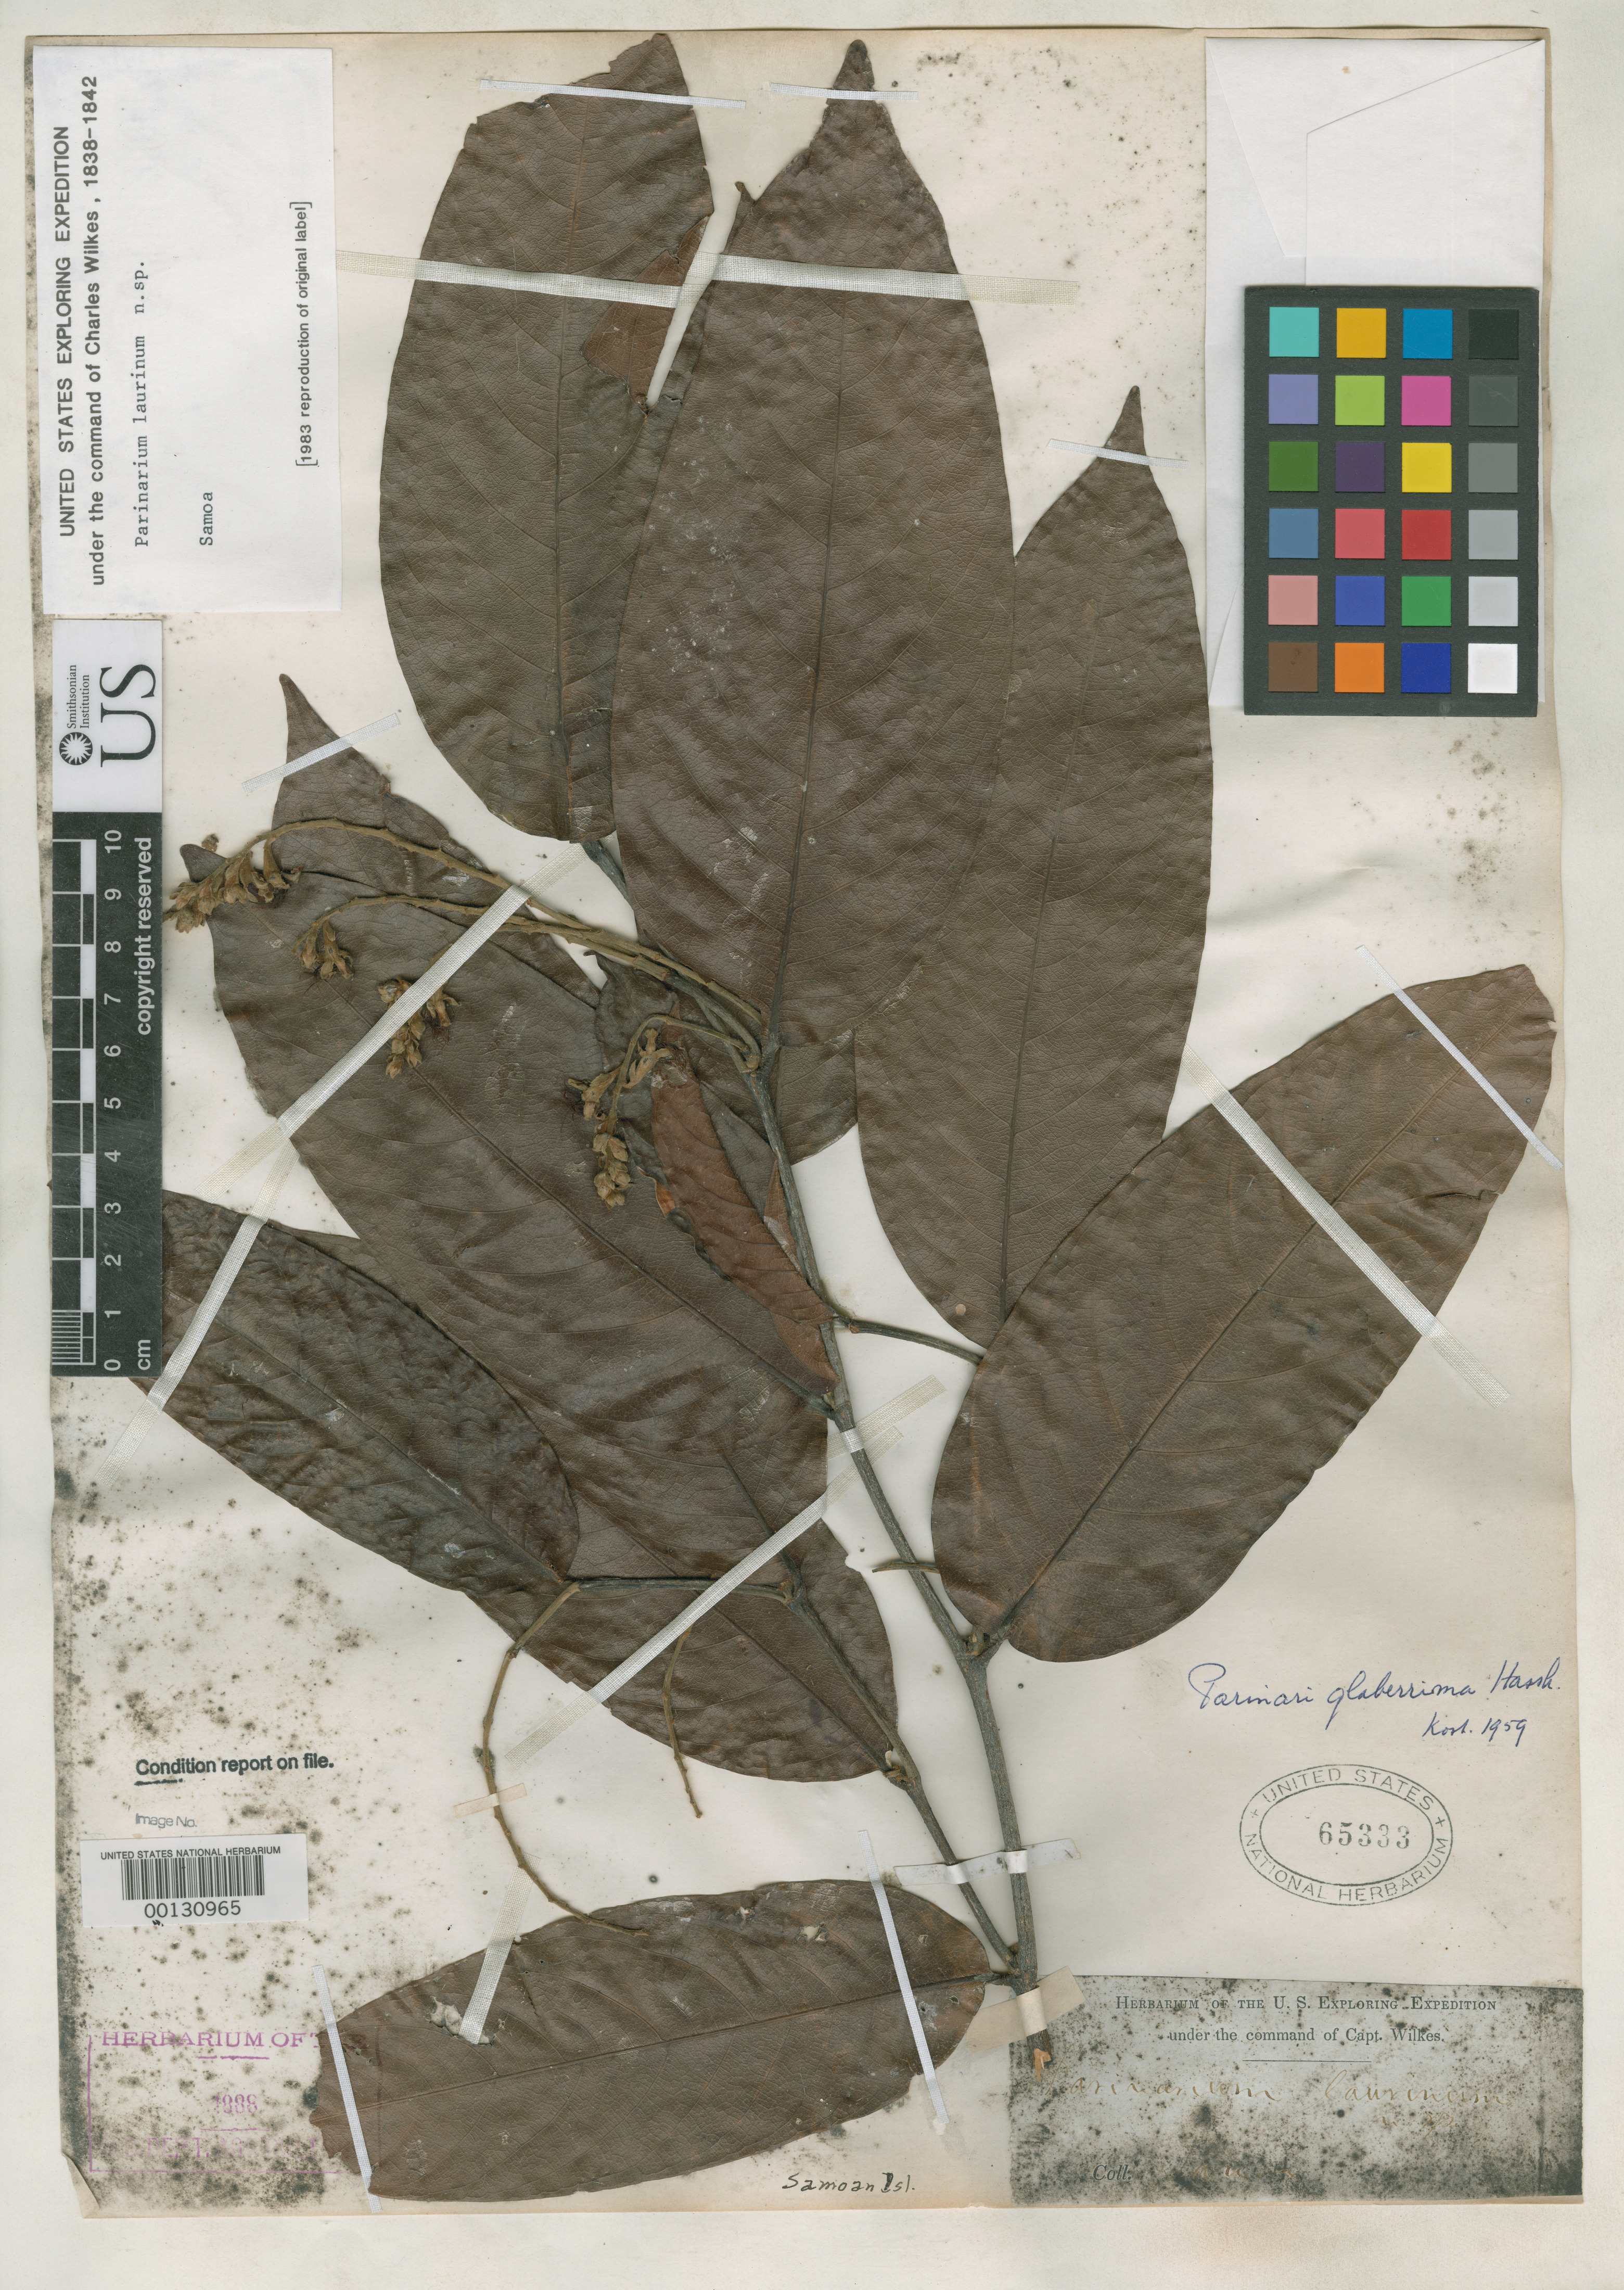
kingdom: Plantae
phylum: Tracheophyta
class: Magnoliopsida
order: Malpighiales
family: Chrysobalanaceae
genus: Parinari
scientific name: Parinari laurina A. Gray in Wilkes, as "laurinum"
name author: A. Gray in Wilkes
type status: Holotype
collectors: Wilkes Explor. Exped.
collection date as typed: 1838 to -- --- 1842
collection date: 1838/1842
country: American Samoa / Samoa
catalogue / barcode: US 65333